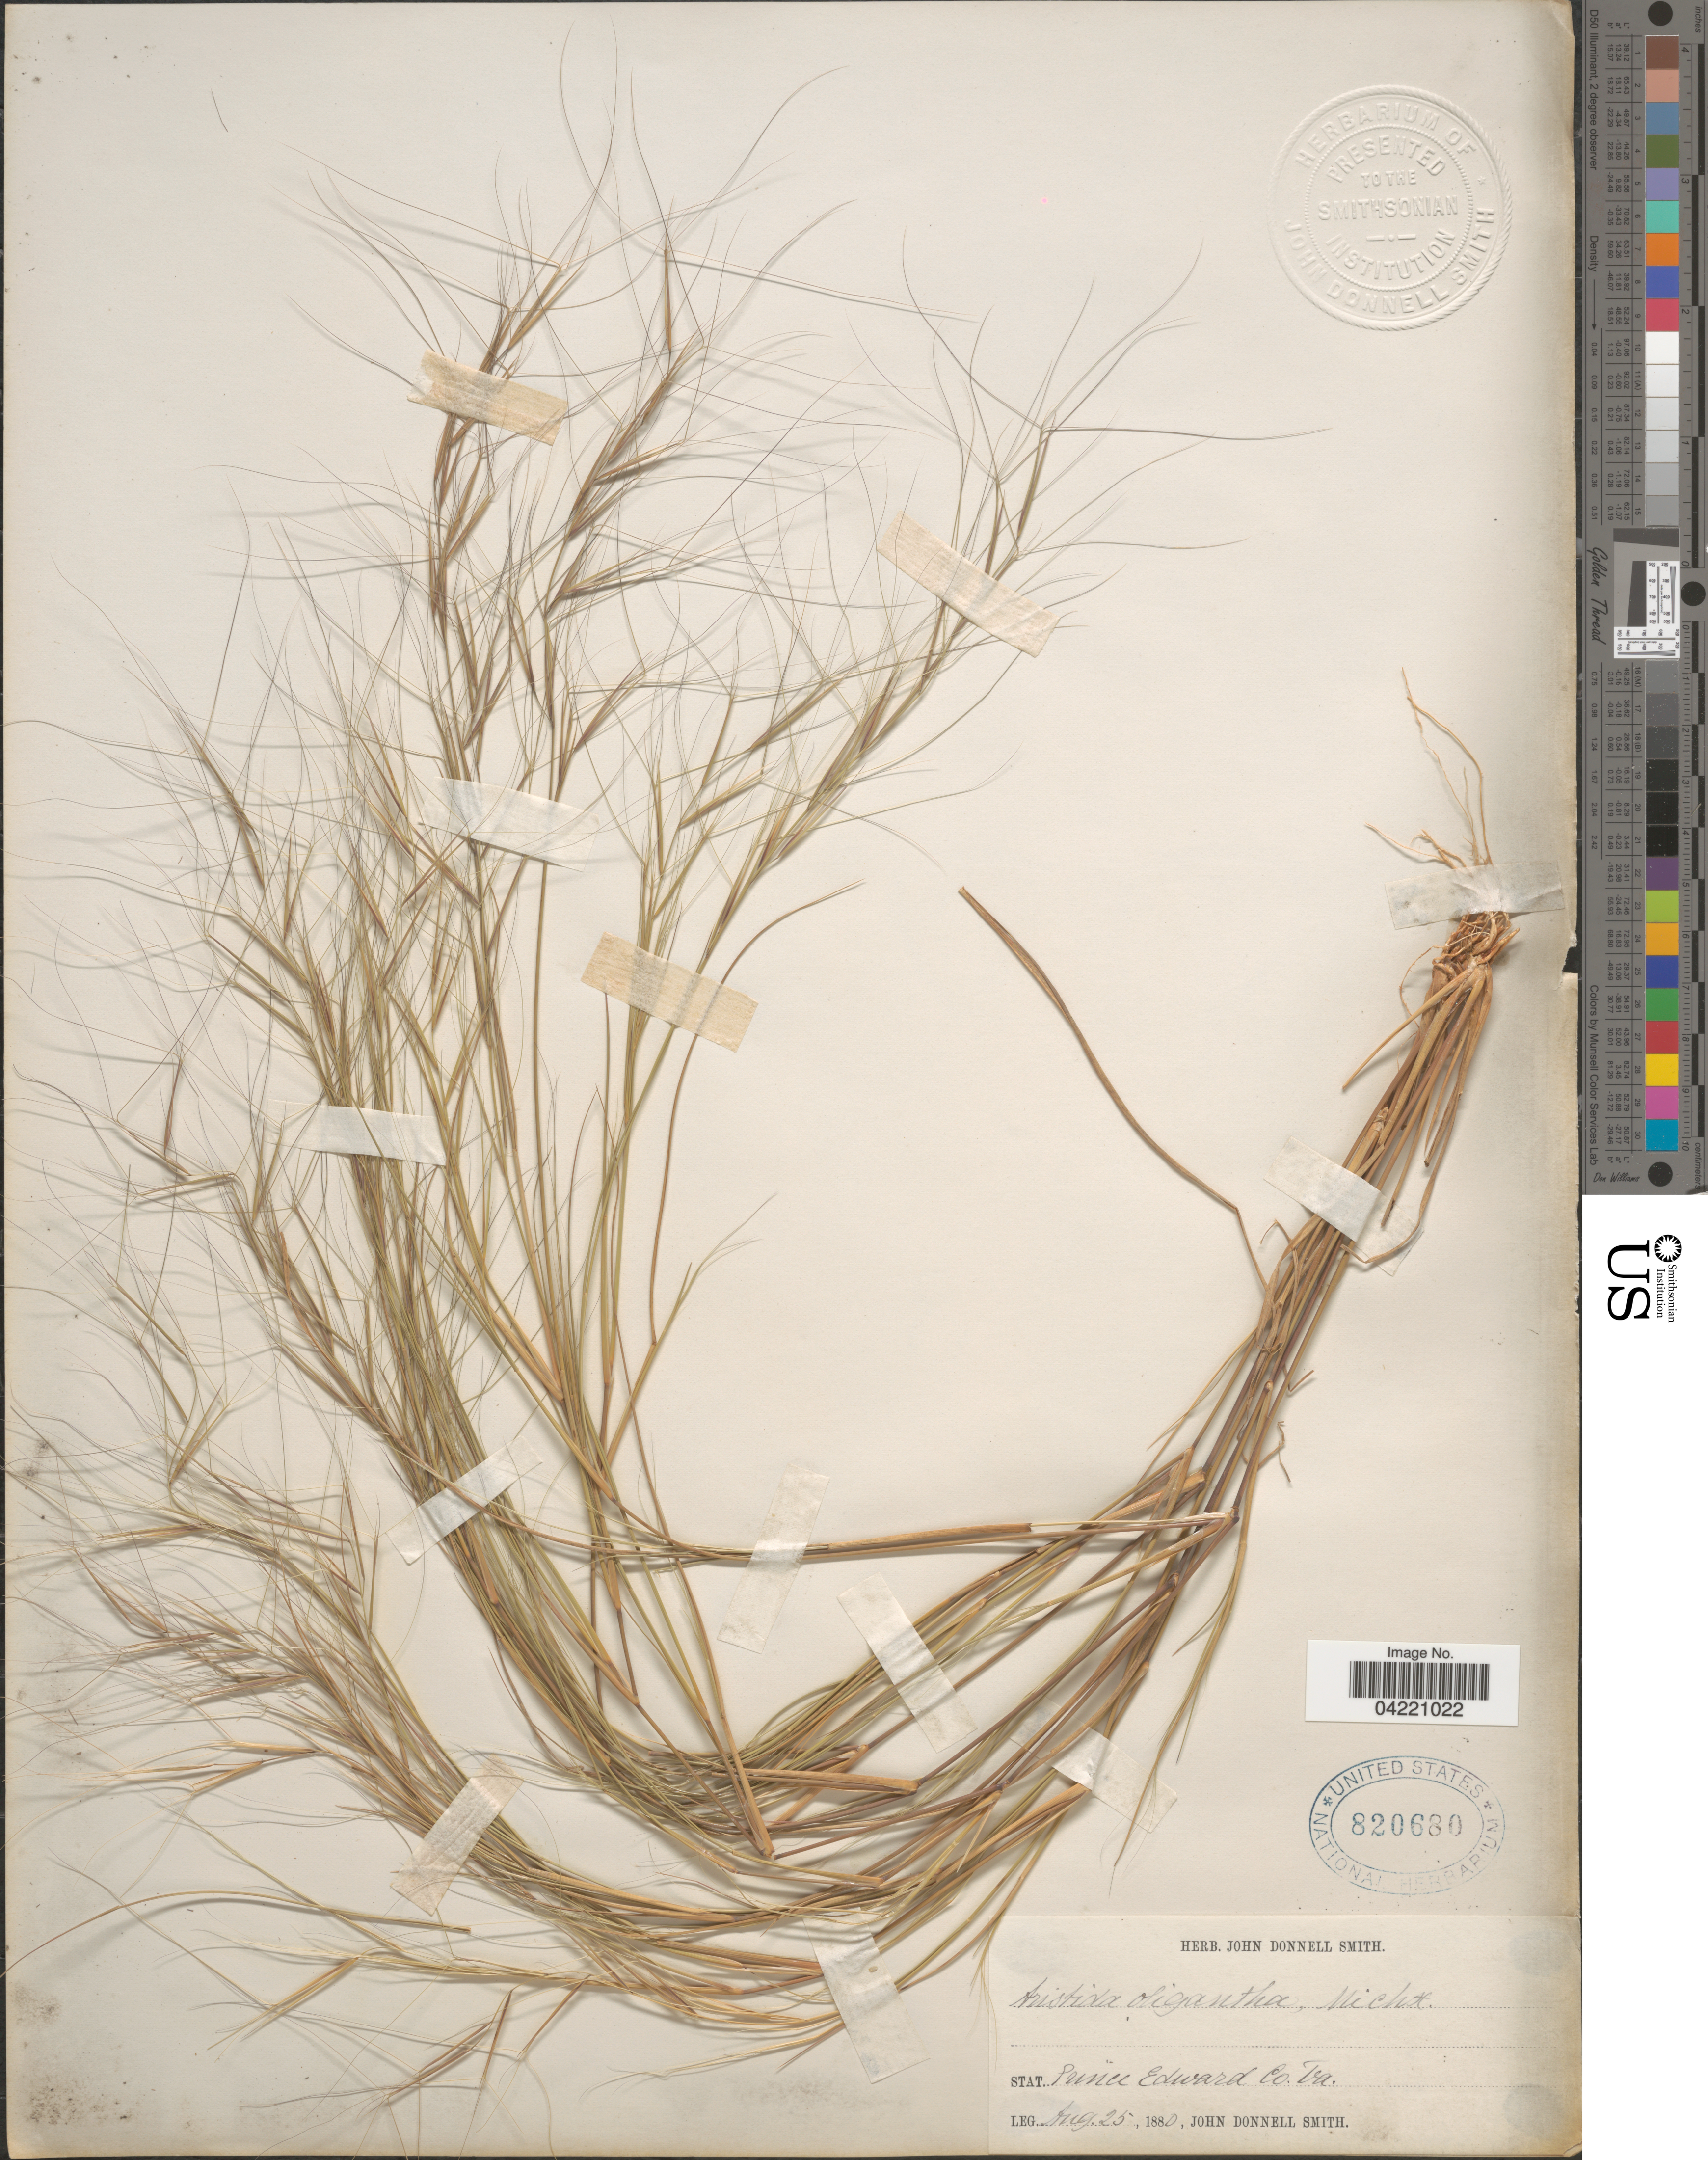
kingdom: Plantae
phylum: Tracheophyta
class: Liliopsida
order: Poales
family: Poaceae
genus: Aristida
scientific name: Aristida oligantha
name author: Michx.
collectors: J. Donnell Smith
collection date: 1880-08-25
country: United States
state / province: Virginia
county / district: Prince Edward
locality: Prince Edward Co.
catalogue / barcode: US 820680